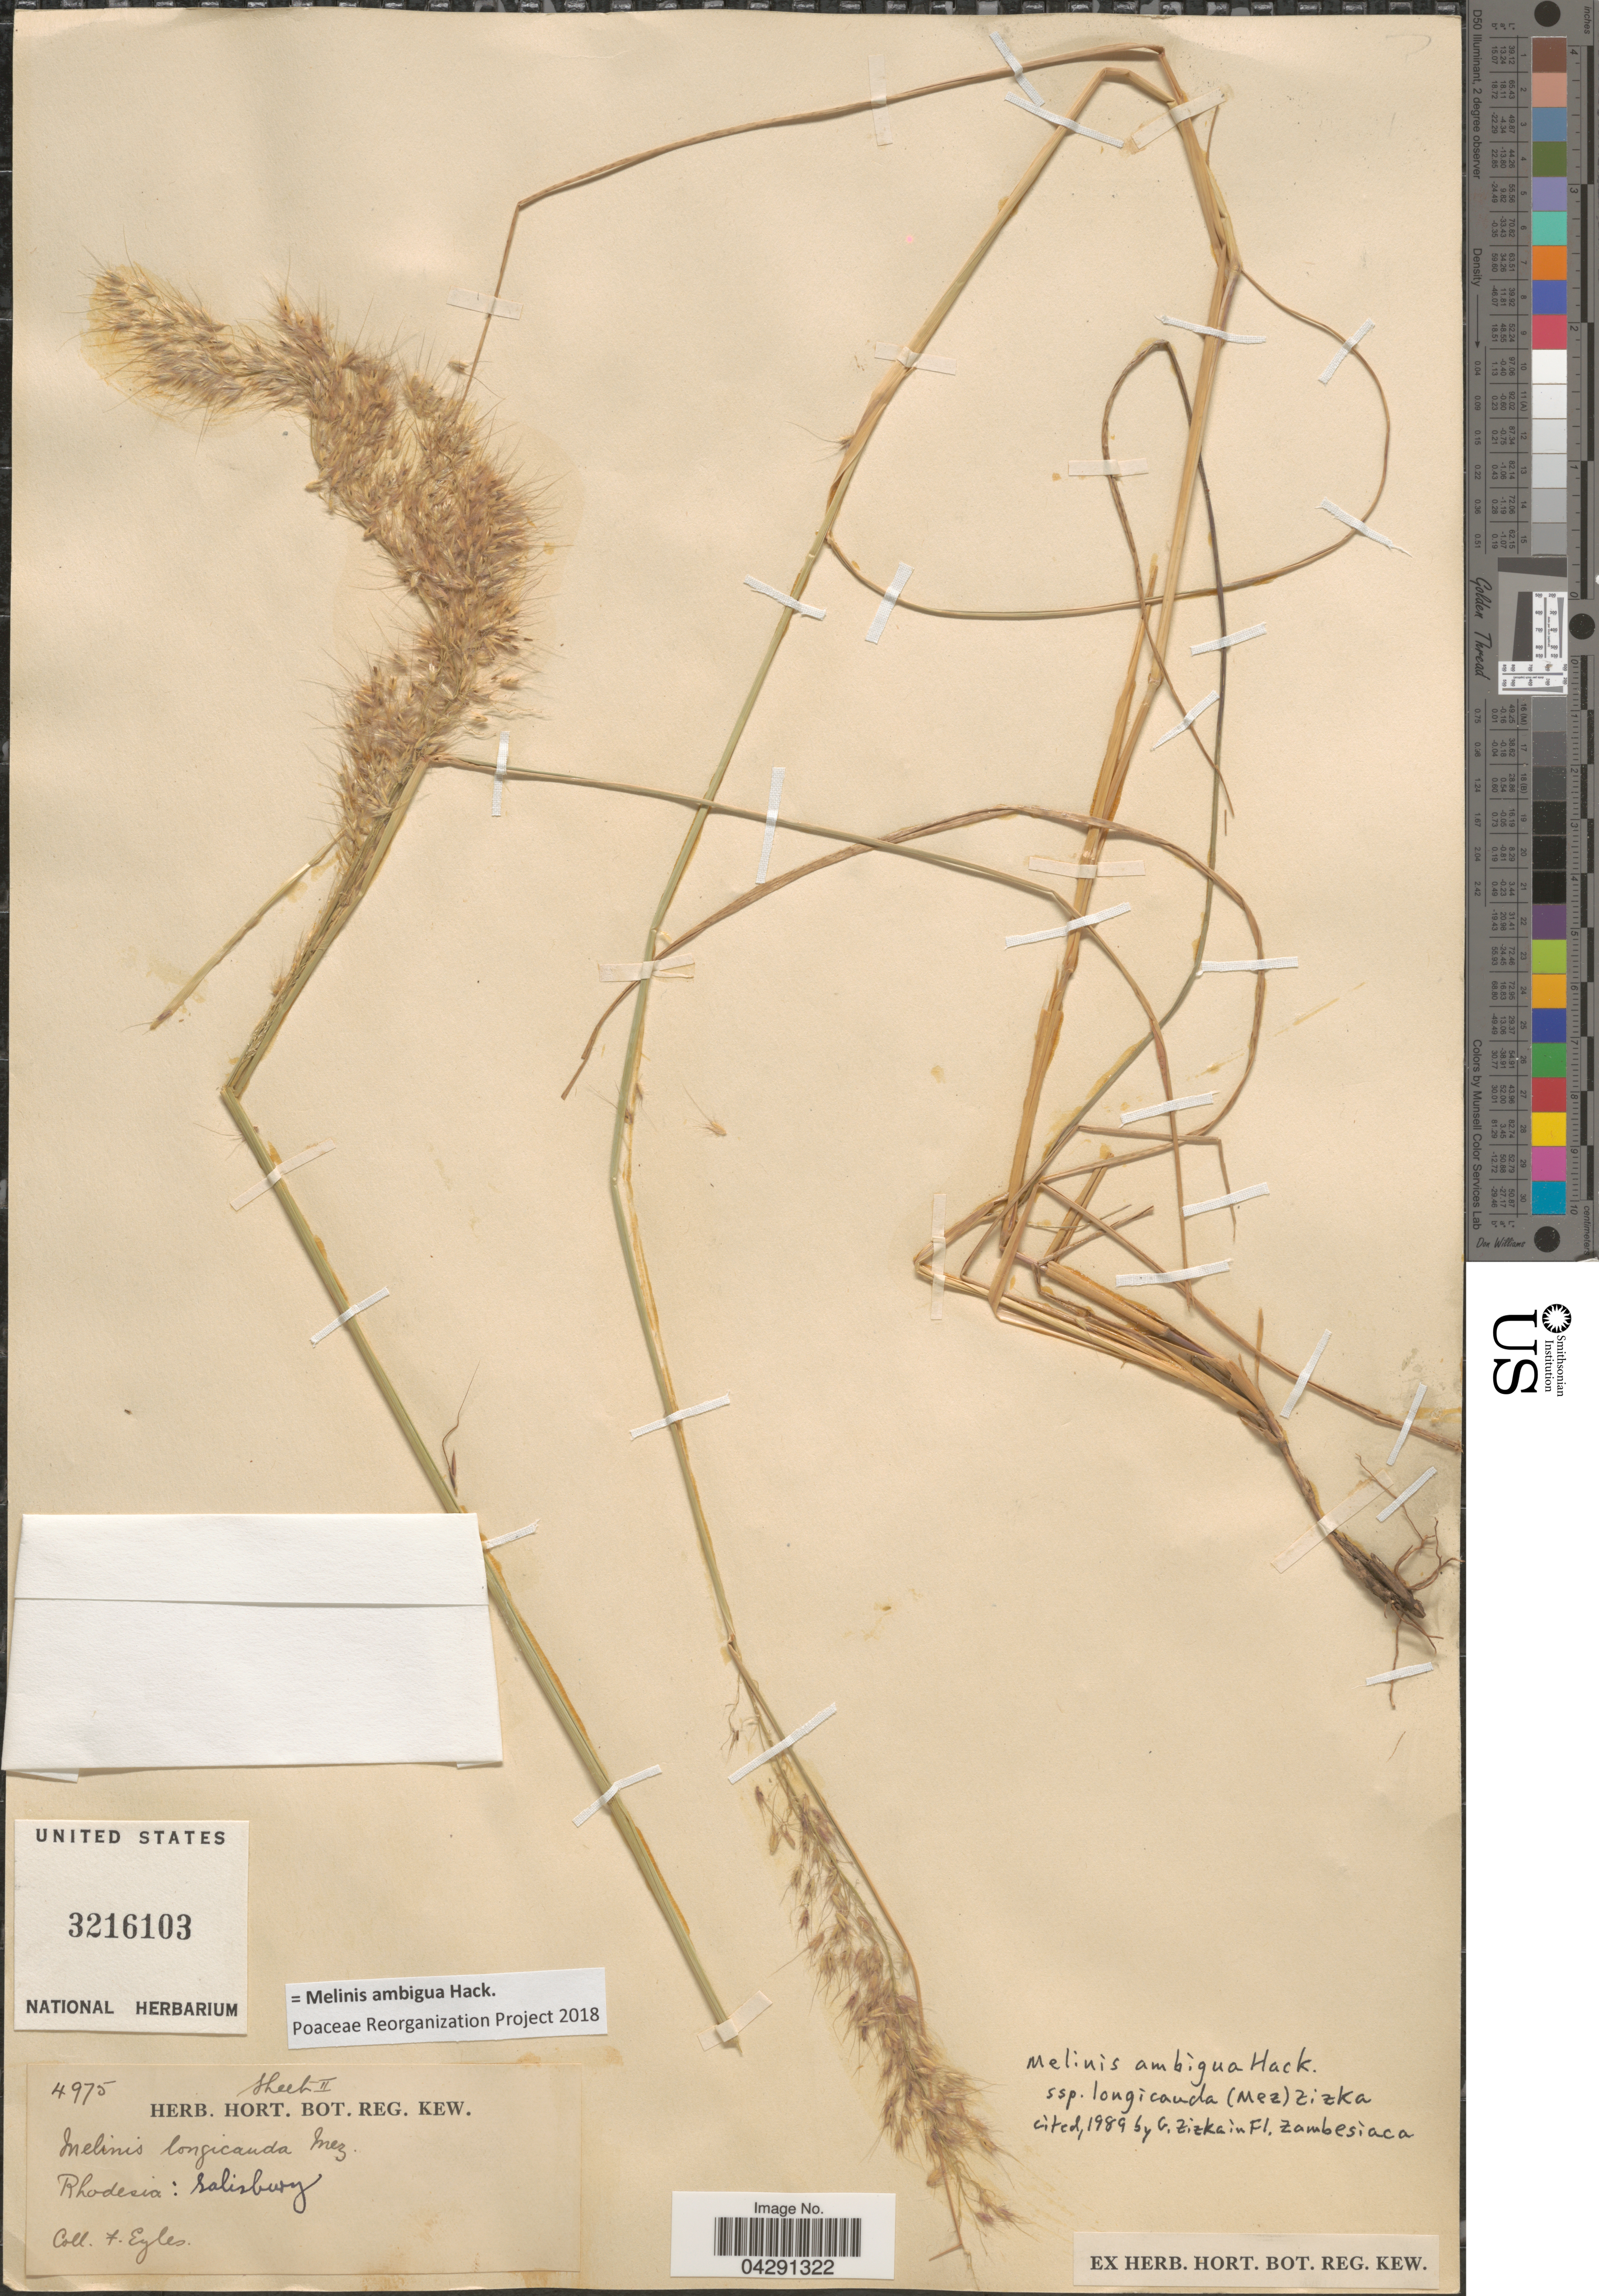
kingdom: Plantae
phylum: Tracheophyta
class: Liliopsida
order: Poales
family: Poaceae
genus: Melinis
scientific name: Melinis ambigua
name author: Hack.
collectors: F. Eyles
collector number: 4975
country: Zimbabwe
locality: Rhodesia: Salisbury.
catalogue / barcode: US 3216103